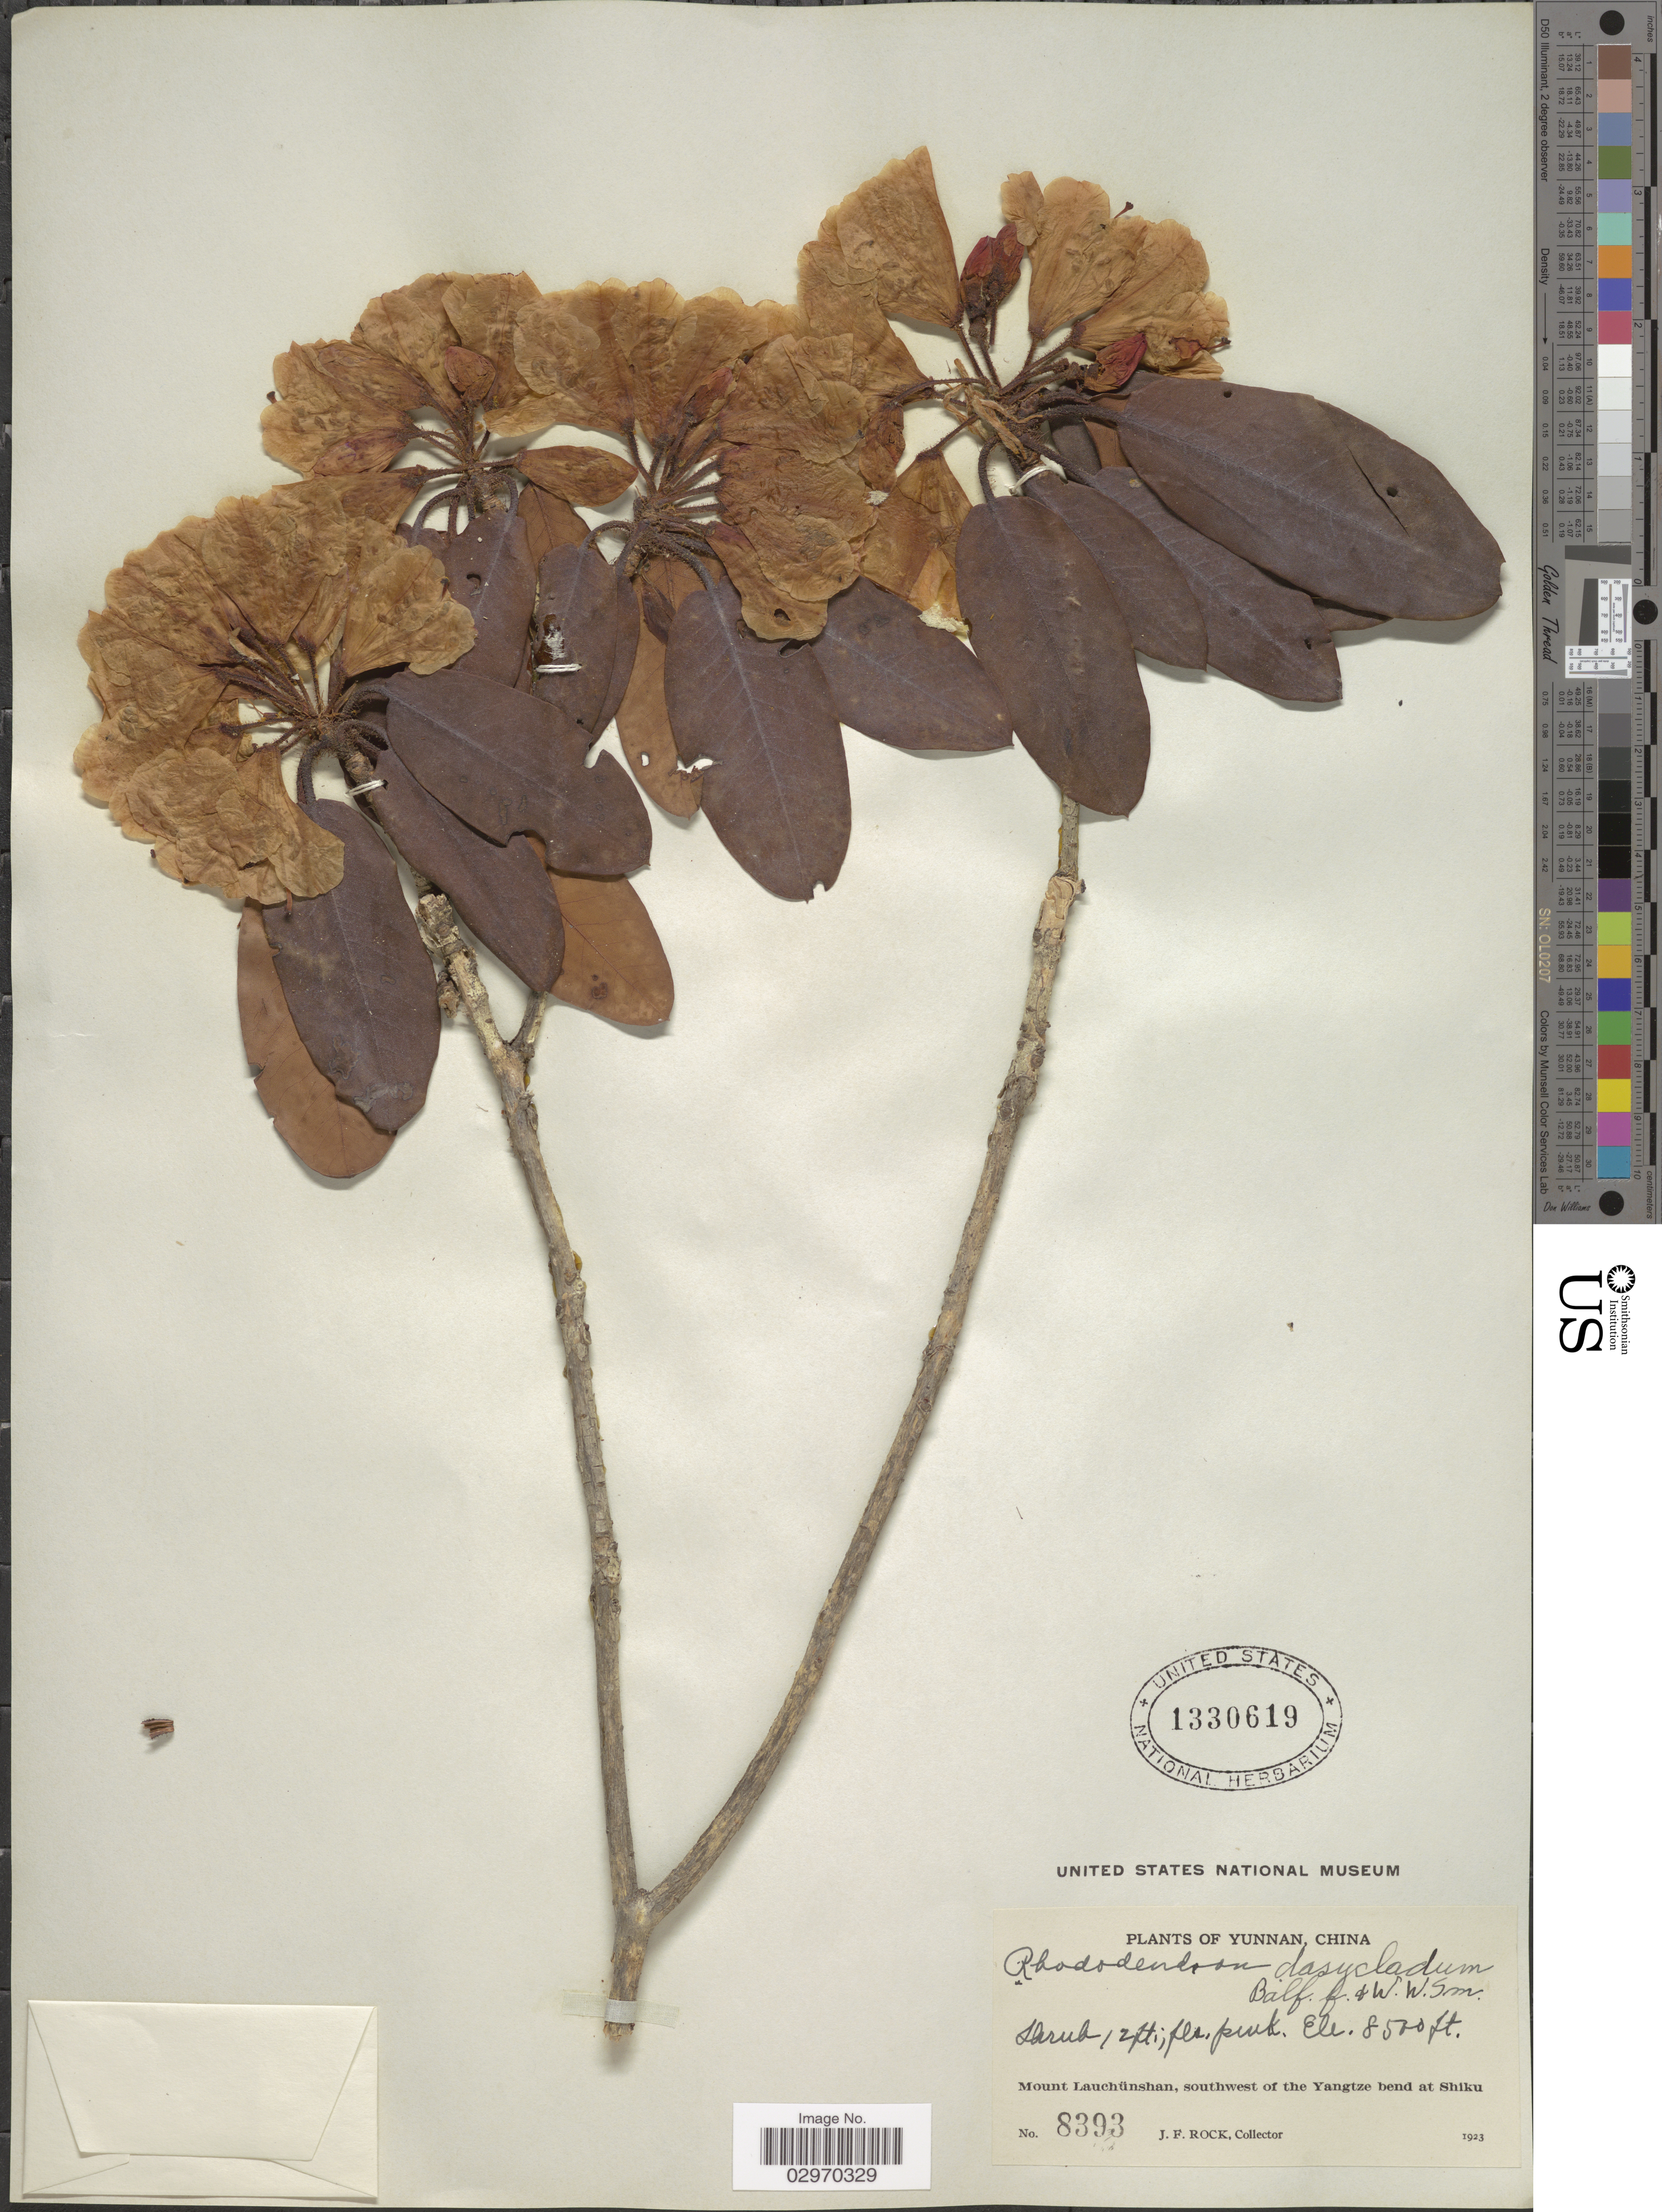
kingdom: Plantae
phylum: Tracheophyta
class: Magnoliopsida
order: Ericales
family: Ericaceae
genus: Rhododendron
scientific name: Rhododendron dasycladum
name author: Balf. f. & W.W. Sm.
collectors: J. Rock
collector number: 8393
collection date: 1923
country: China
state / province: Yunnan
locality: Mount Lauchünshan, southwest of the Yangtze bend at Shiku.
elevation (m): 2591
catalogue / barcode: US 1330619